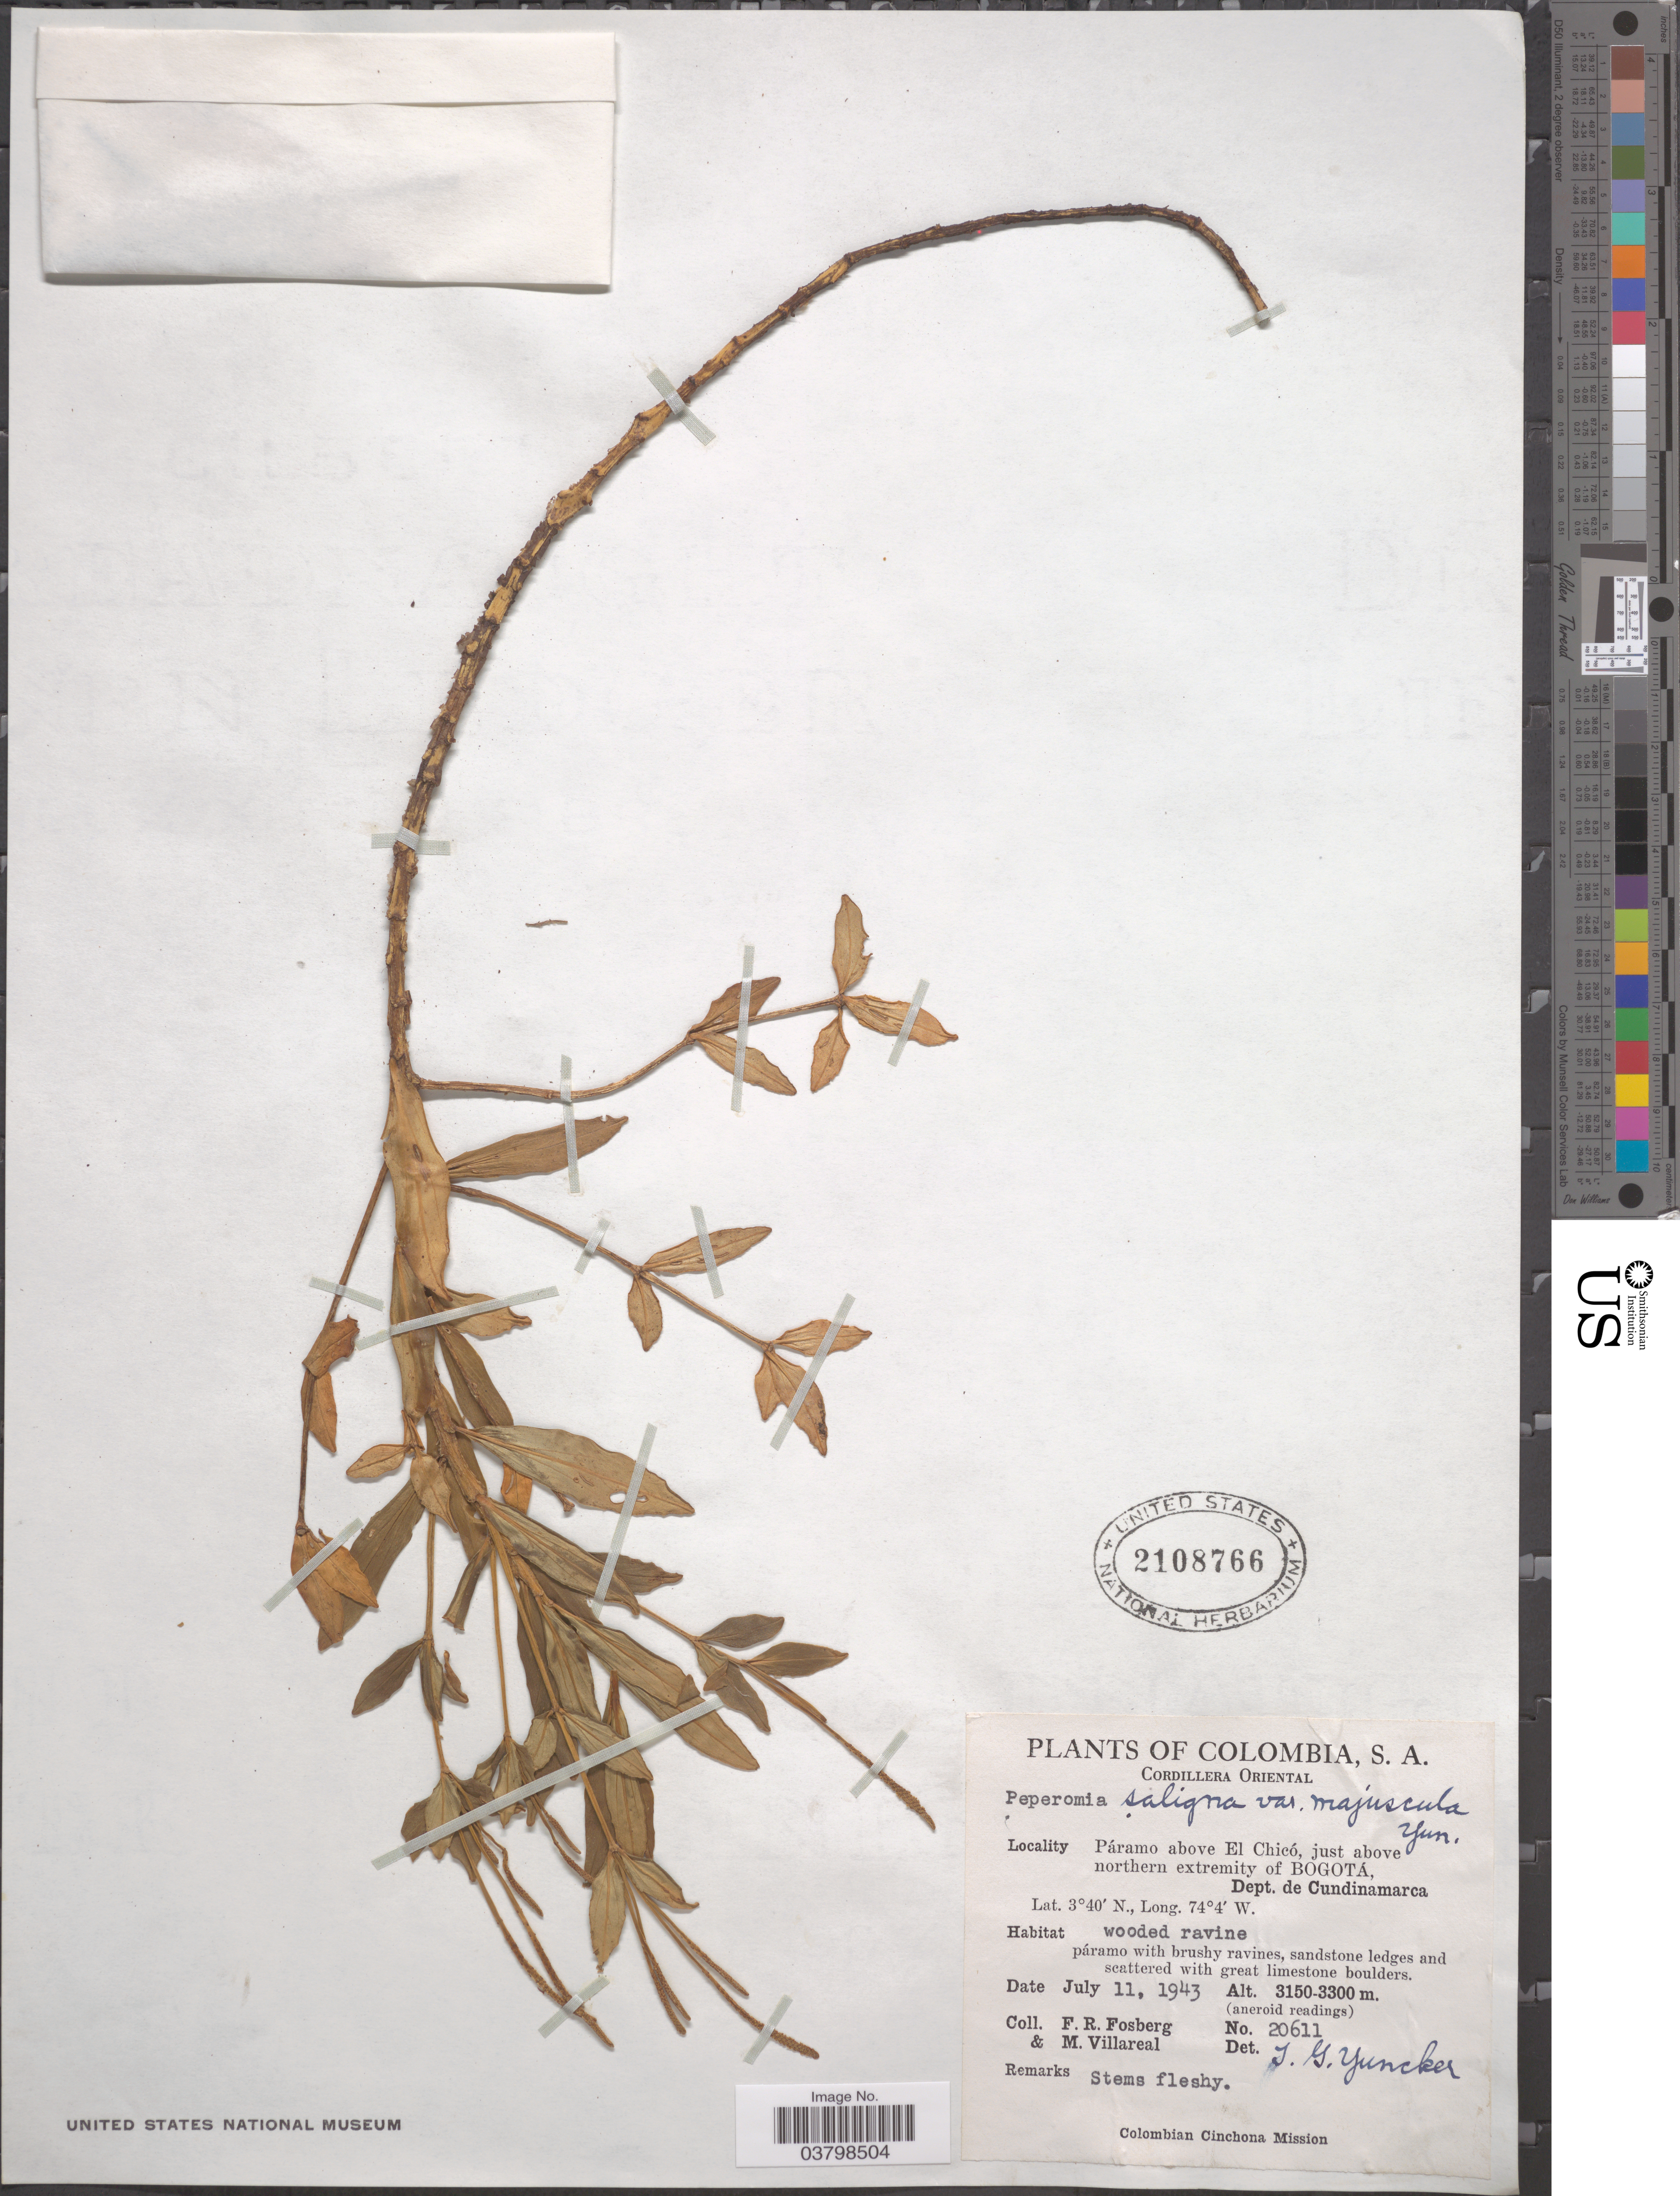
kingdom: Plantae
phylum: Tracheophyta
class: Magnoliopsida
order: Piperales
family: Piperaceae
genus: Peperomia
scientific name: Peperomia saligna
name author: Kunth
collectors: F. R. Fosberg & M. Villareal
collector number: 20611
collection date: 1943-07-11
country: Colombia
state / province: Cundinamarca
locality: Cordillera Oriental. Páramo above El Chicó, just above northern extremity of Bogotá, Dept. de Cundinamarca.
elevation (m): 3150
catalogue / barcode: US 2108766